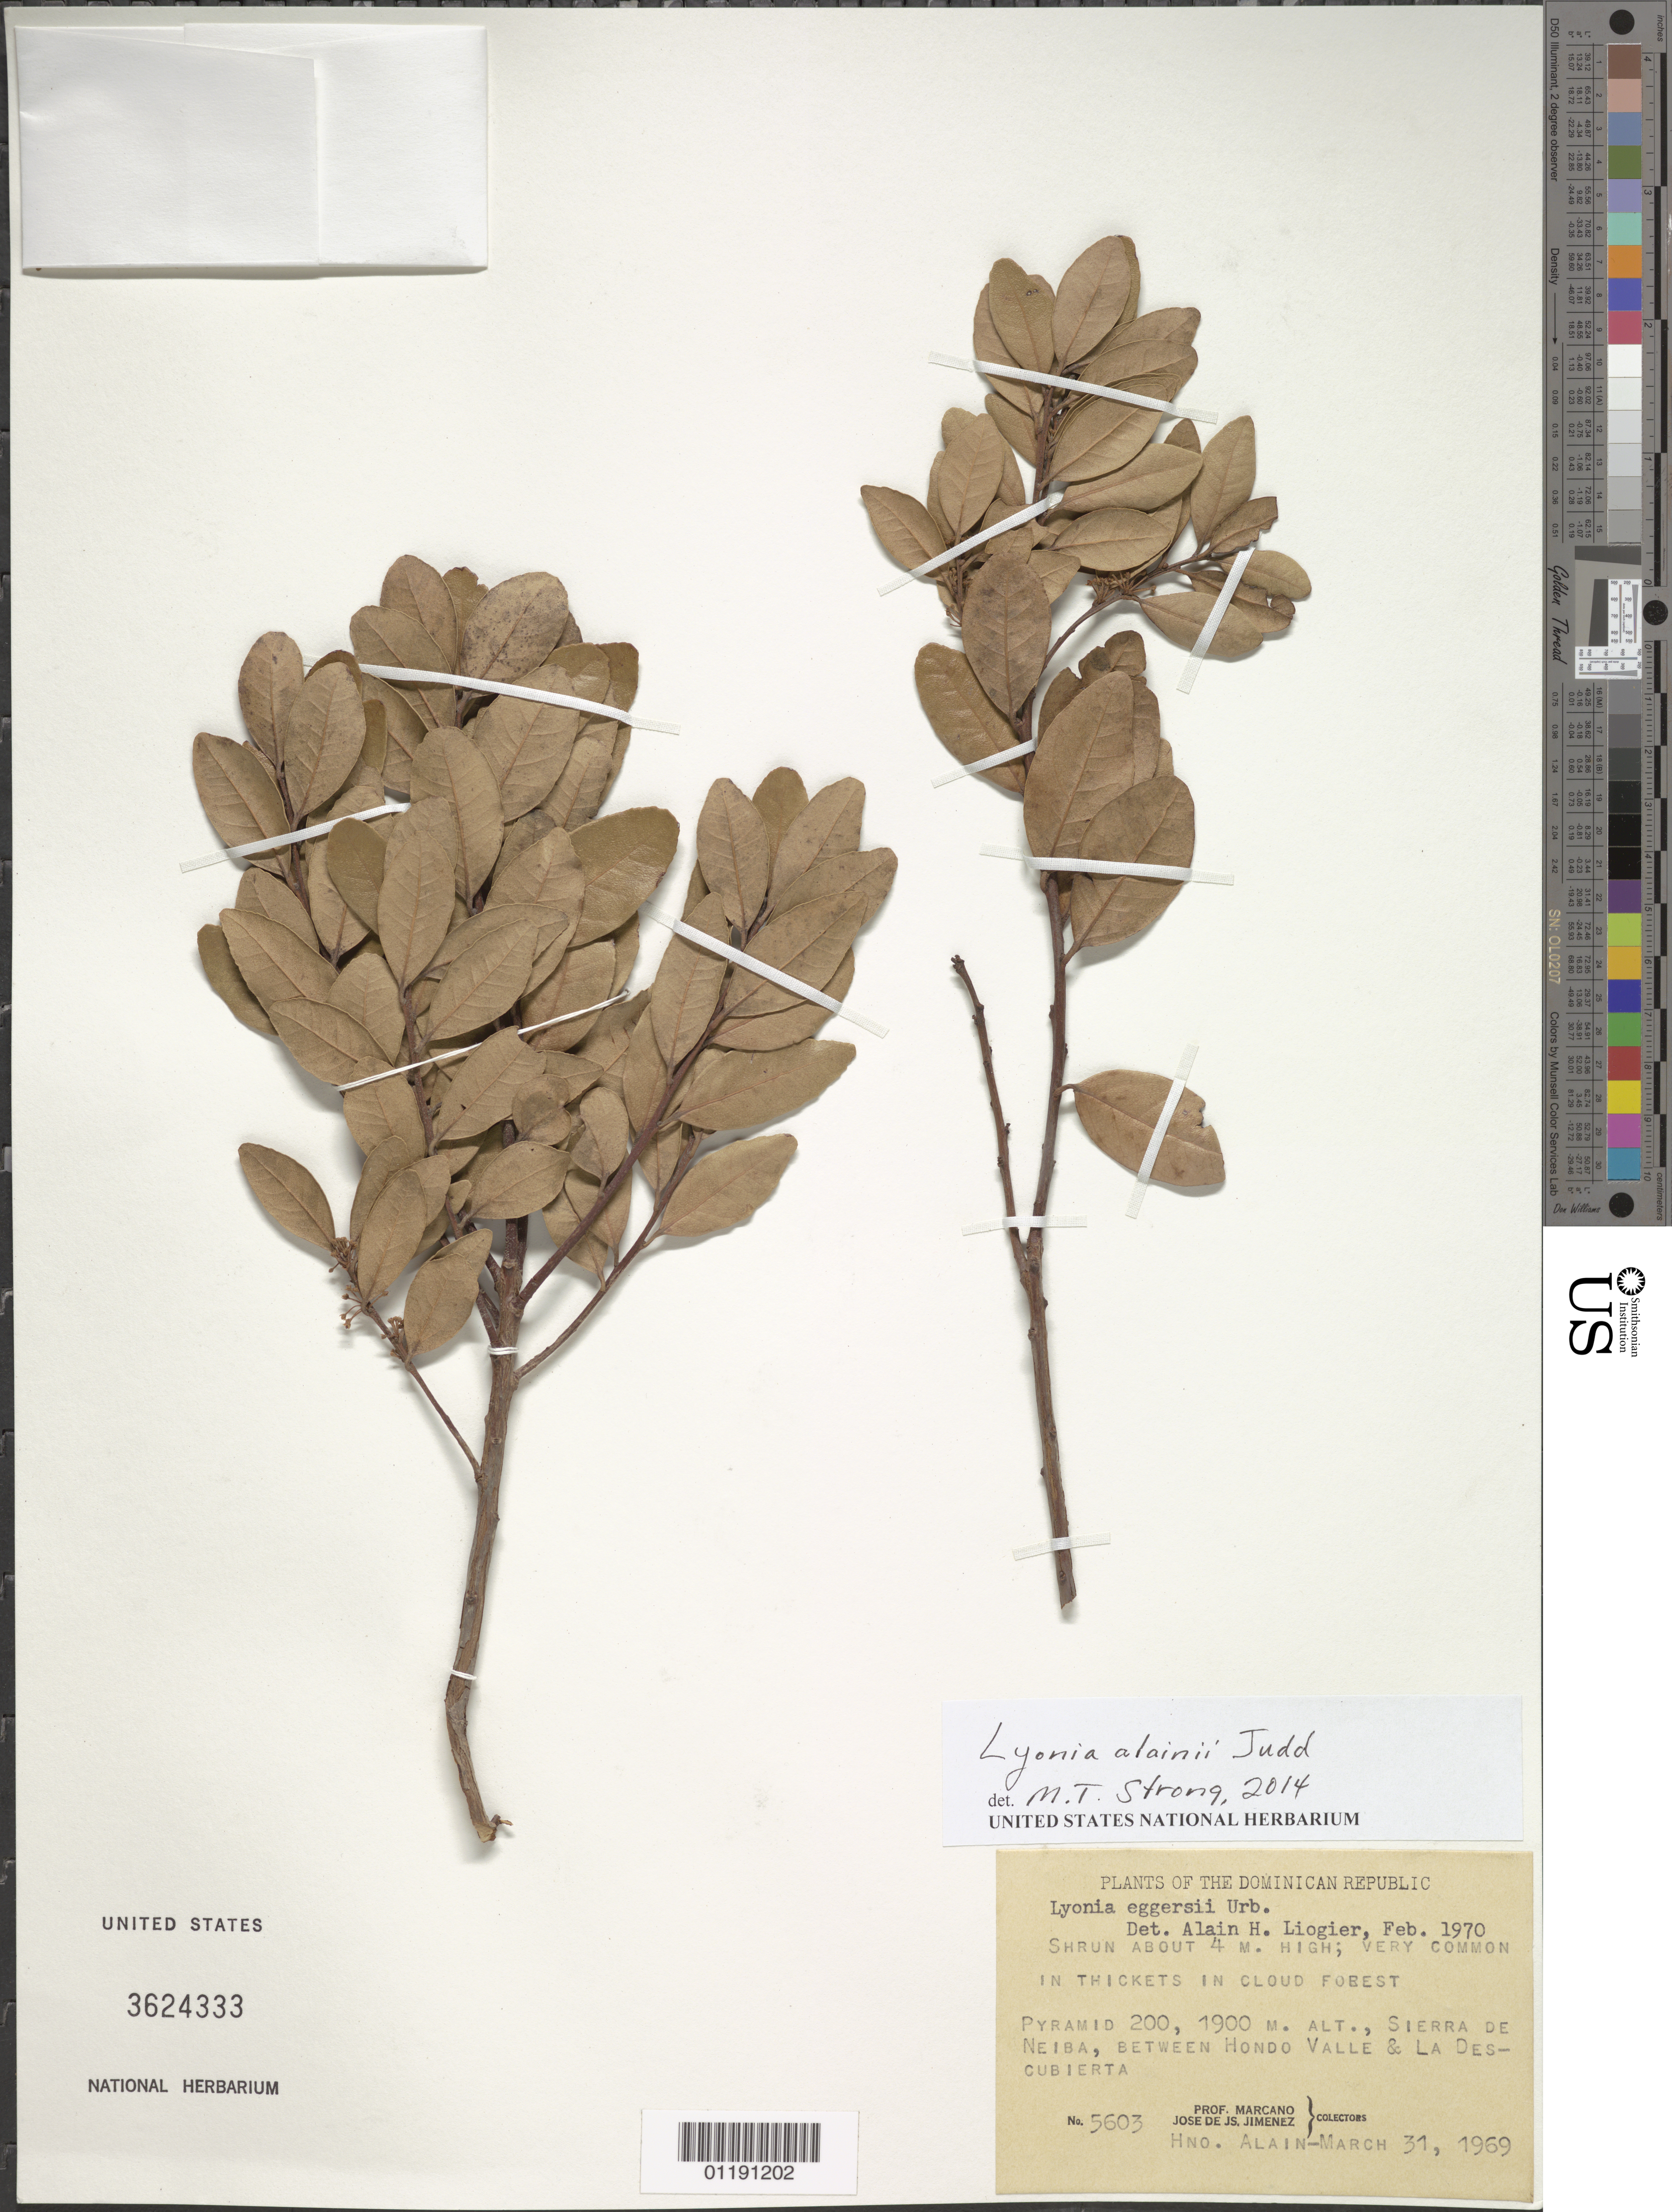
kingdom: Plantae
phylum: Tracheophyta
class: Magnoliopsida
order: Ericales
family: Ericaceae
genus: Lyonia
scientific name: Lyonia alainii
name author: Judd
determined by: Strong, M. T., (US), Smithsonian Institution - National Museum of Natural History (UNITED STATES)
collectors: A. H. Liogier, R. Jiménez M. & J. Jiménez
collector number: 5603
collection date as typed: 31 Mar 1969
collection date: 1969-03-31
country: Dominican Republic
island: Hispaniola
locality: La Doscientos, Sierra de Neiba. Near the Army post.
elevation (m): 1850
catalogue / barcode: US 3624333